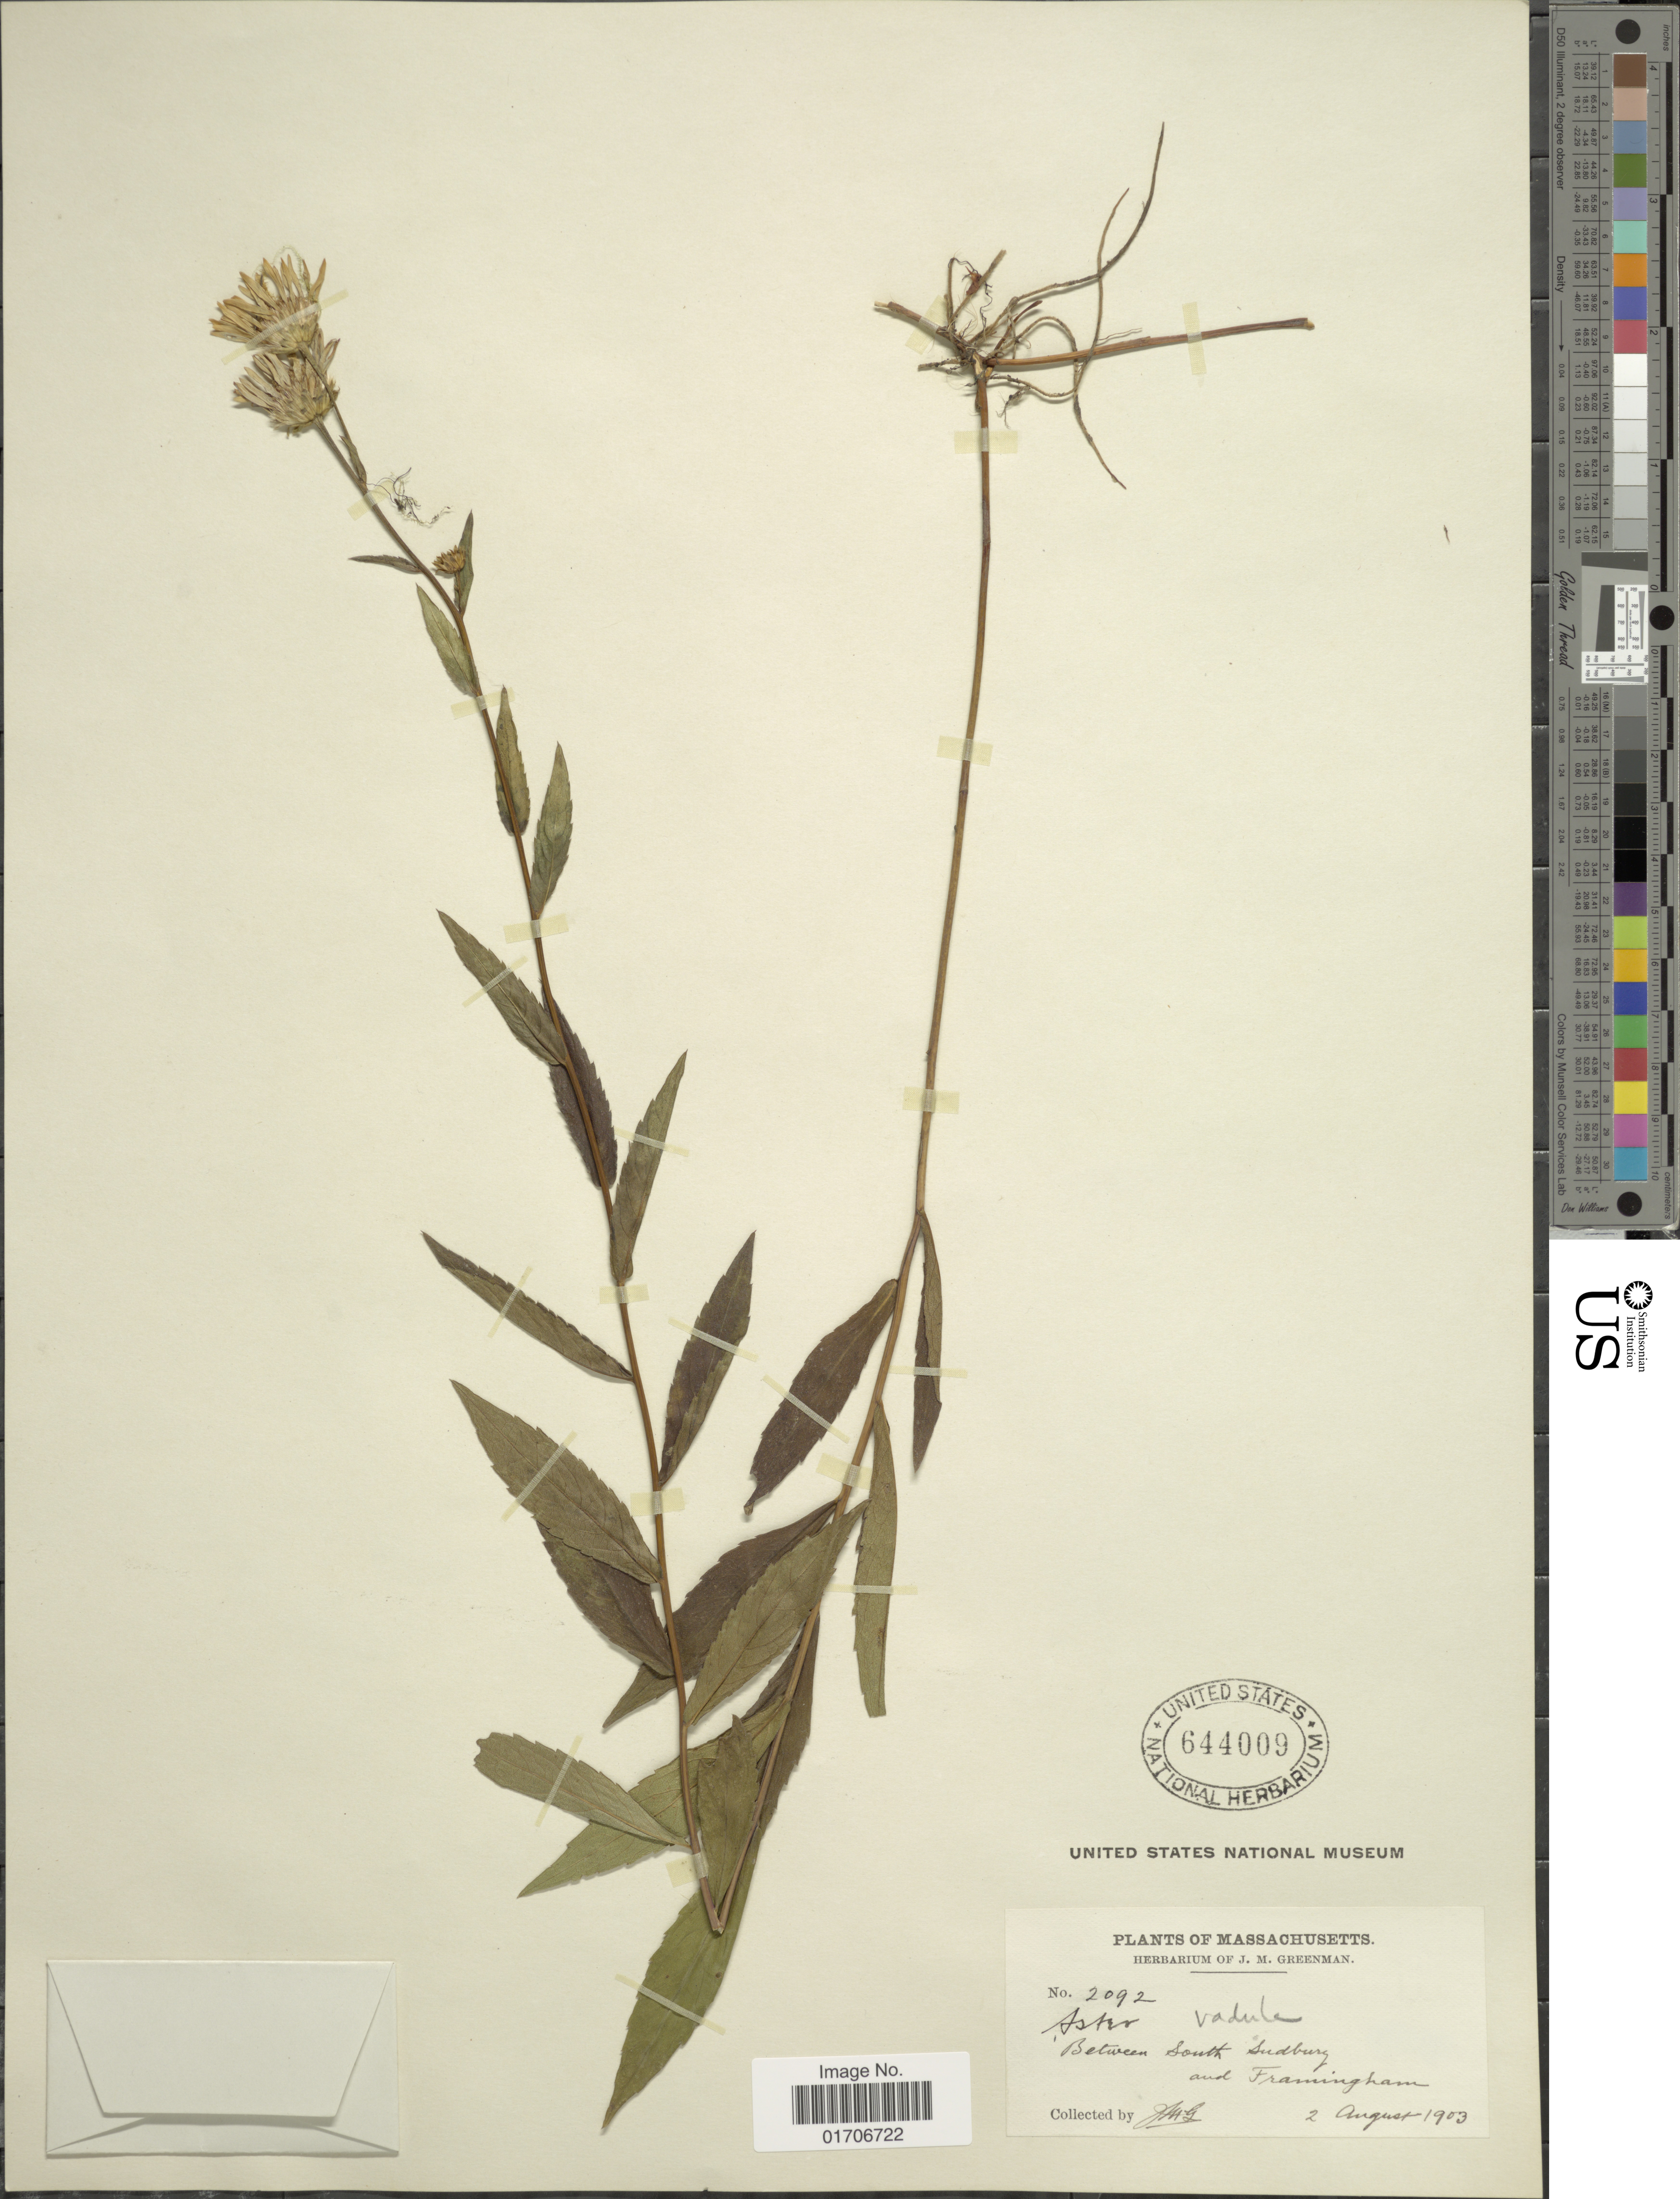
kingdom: Plantae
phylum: Tracheophyta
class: Magnoliopsida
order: Asterales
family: Asteraceae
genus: Eurybia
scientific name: Eurybia radula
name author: (Aiton) G.L. Nesom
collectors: J. M. Greenman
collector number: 2092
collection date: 1903-08-02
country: United States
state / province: Massachusetts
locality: Between South Sudburg and Framingham.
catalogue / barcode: US 644009